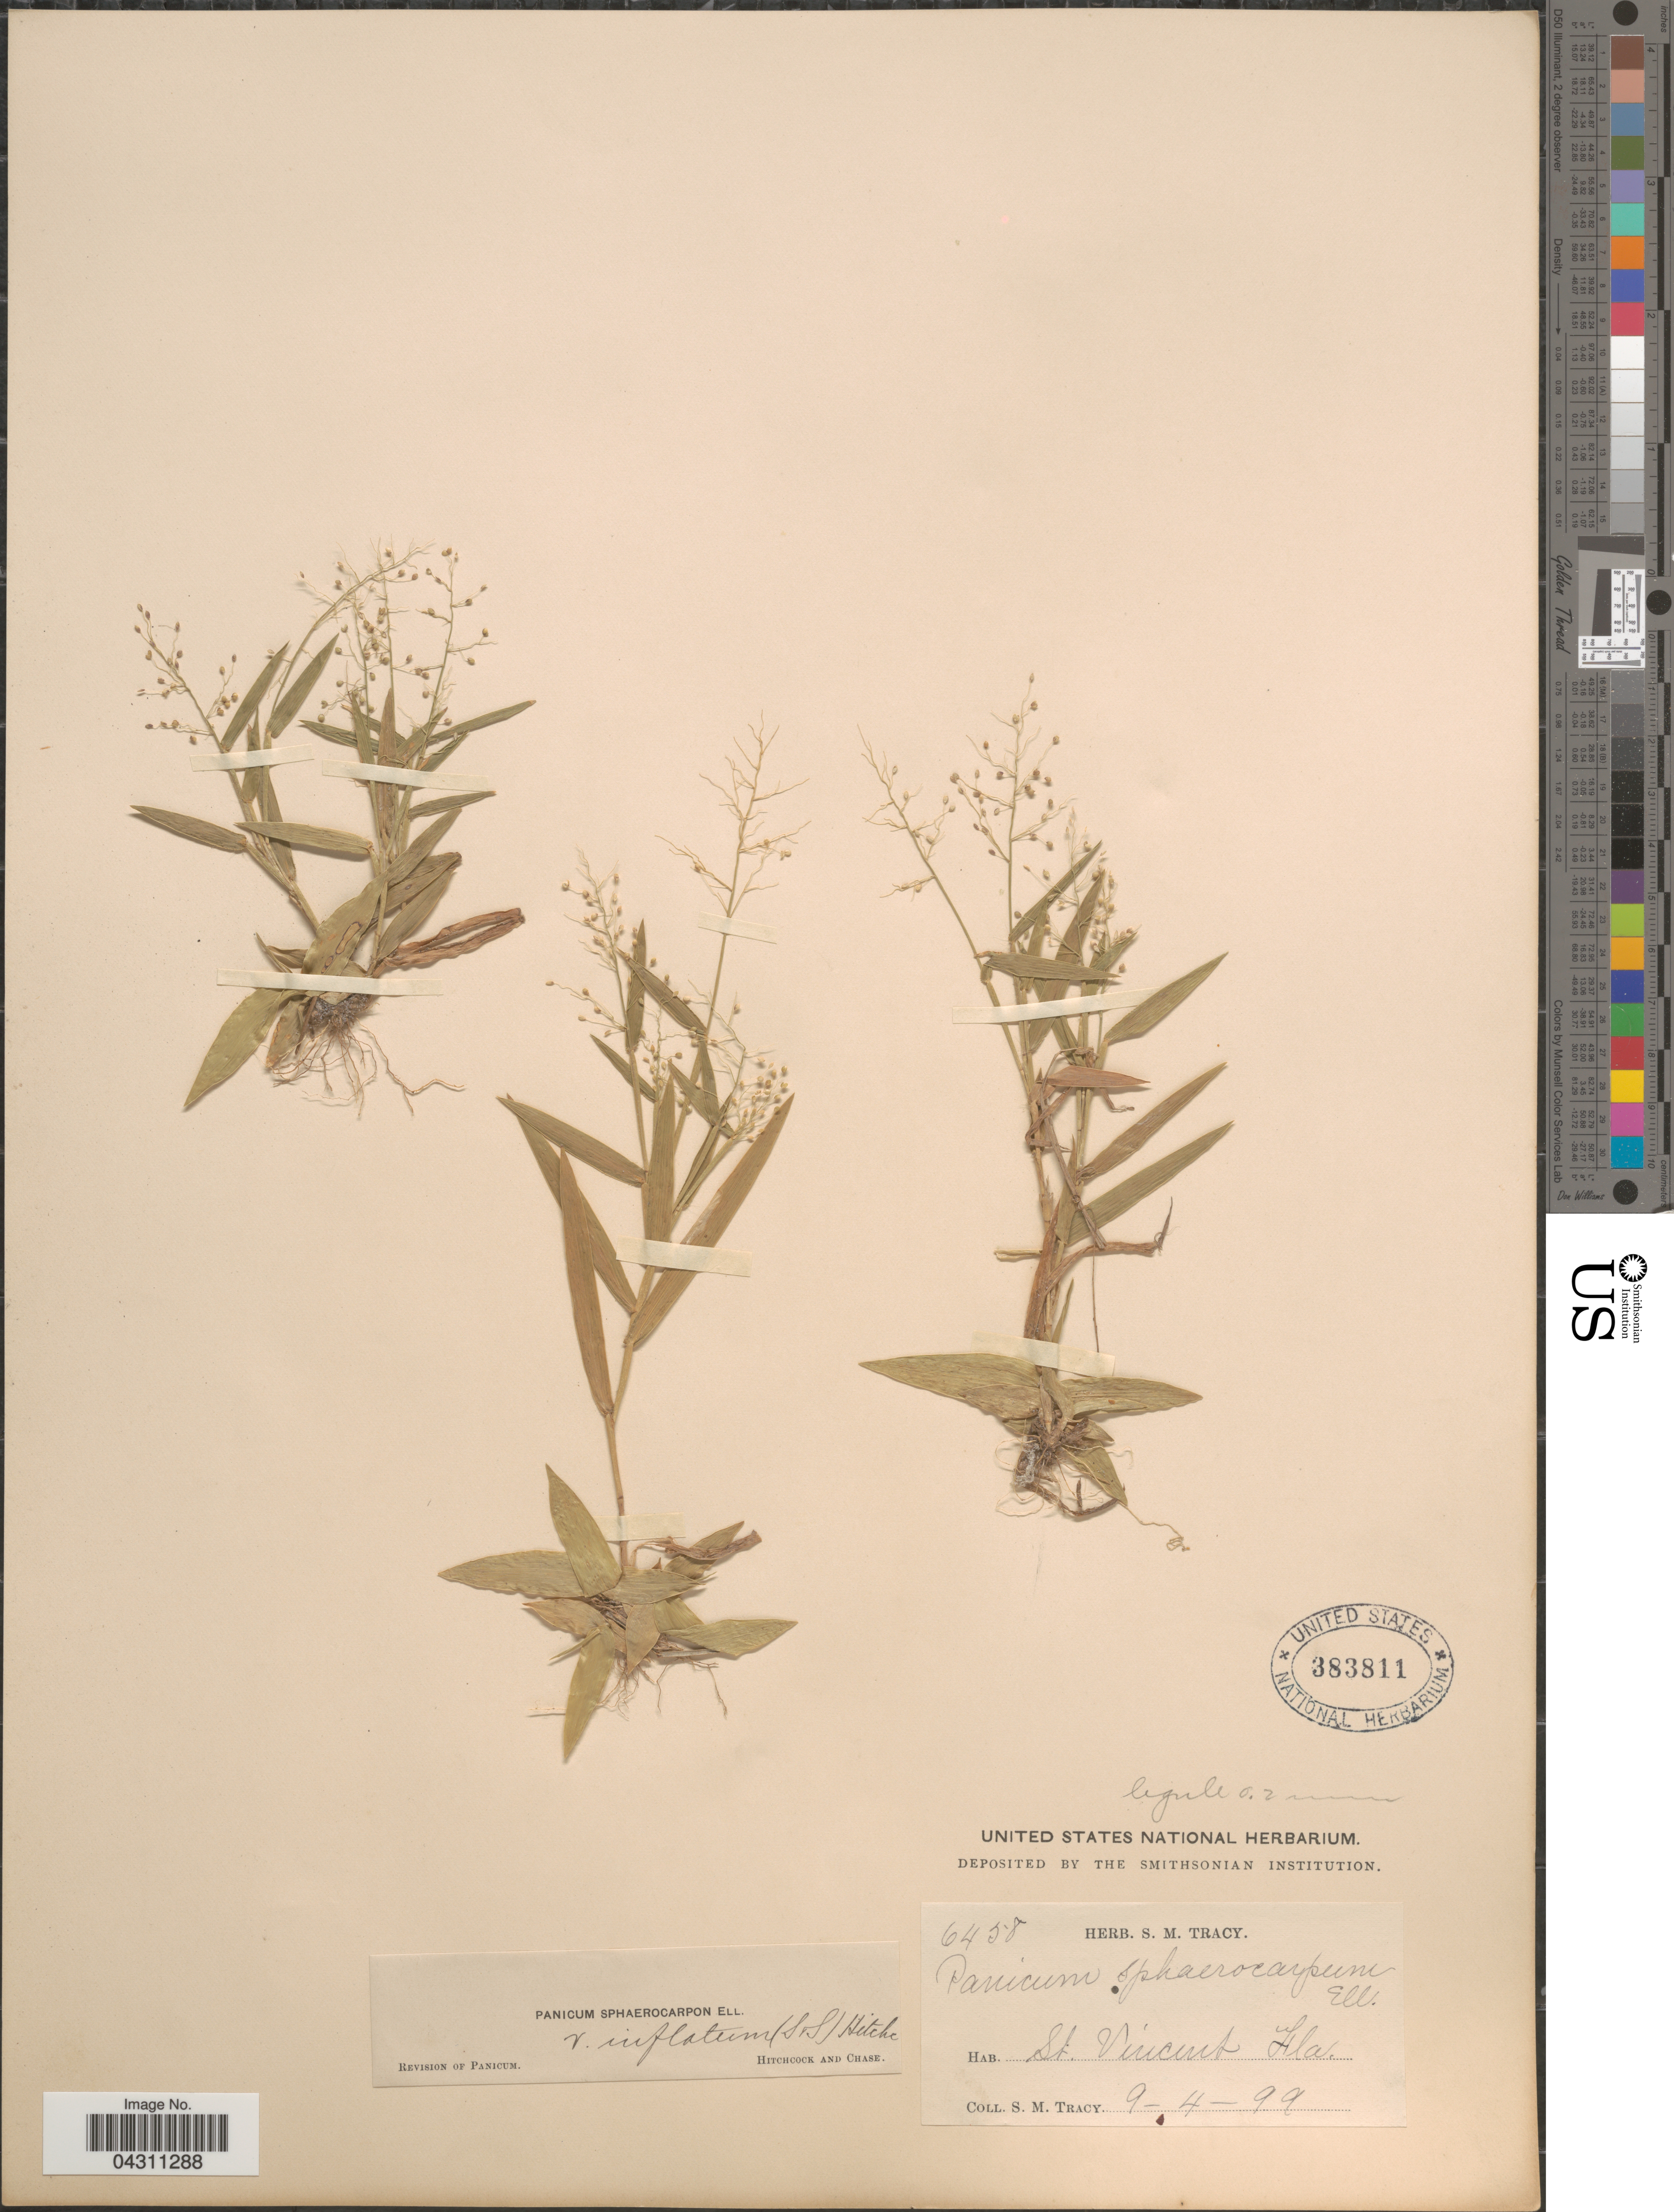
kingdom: Plantae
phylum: Tracheophyta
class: Liliopsida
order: Poales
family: Poaceae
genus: Dichanthelium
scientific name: Dichanthelium sphaerocarpon var. sphaerocarpon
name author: (Elliott) Gould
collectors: S. M. Tracy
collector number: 6458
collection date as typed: Transcribed d/m/y: 4/9/99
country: United States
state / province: Florida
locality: St. Vincent.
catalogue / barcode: US 383811